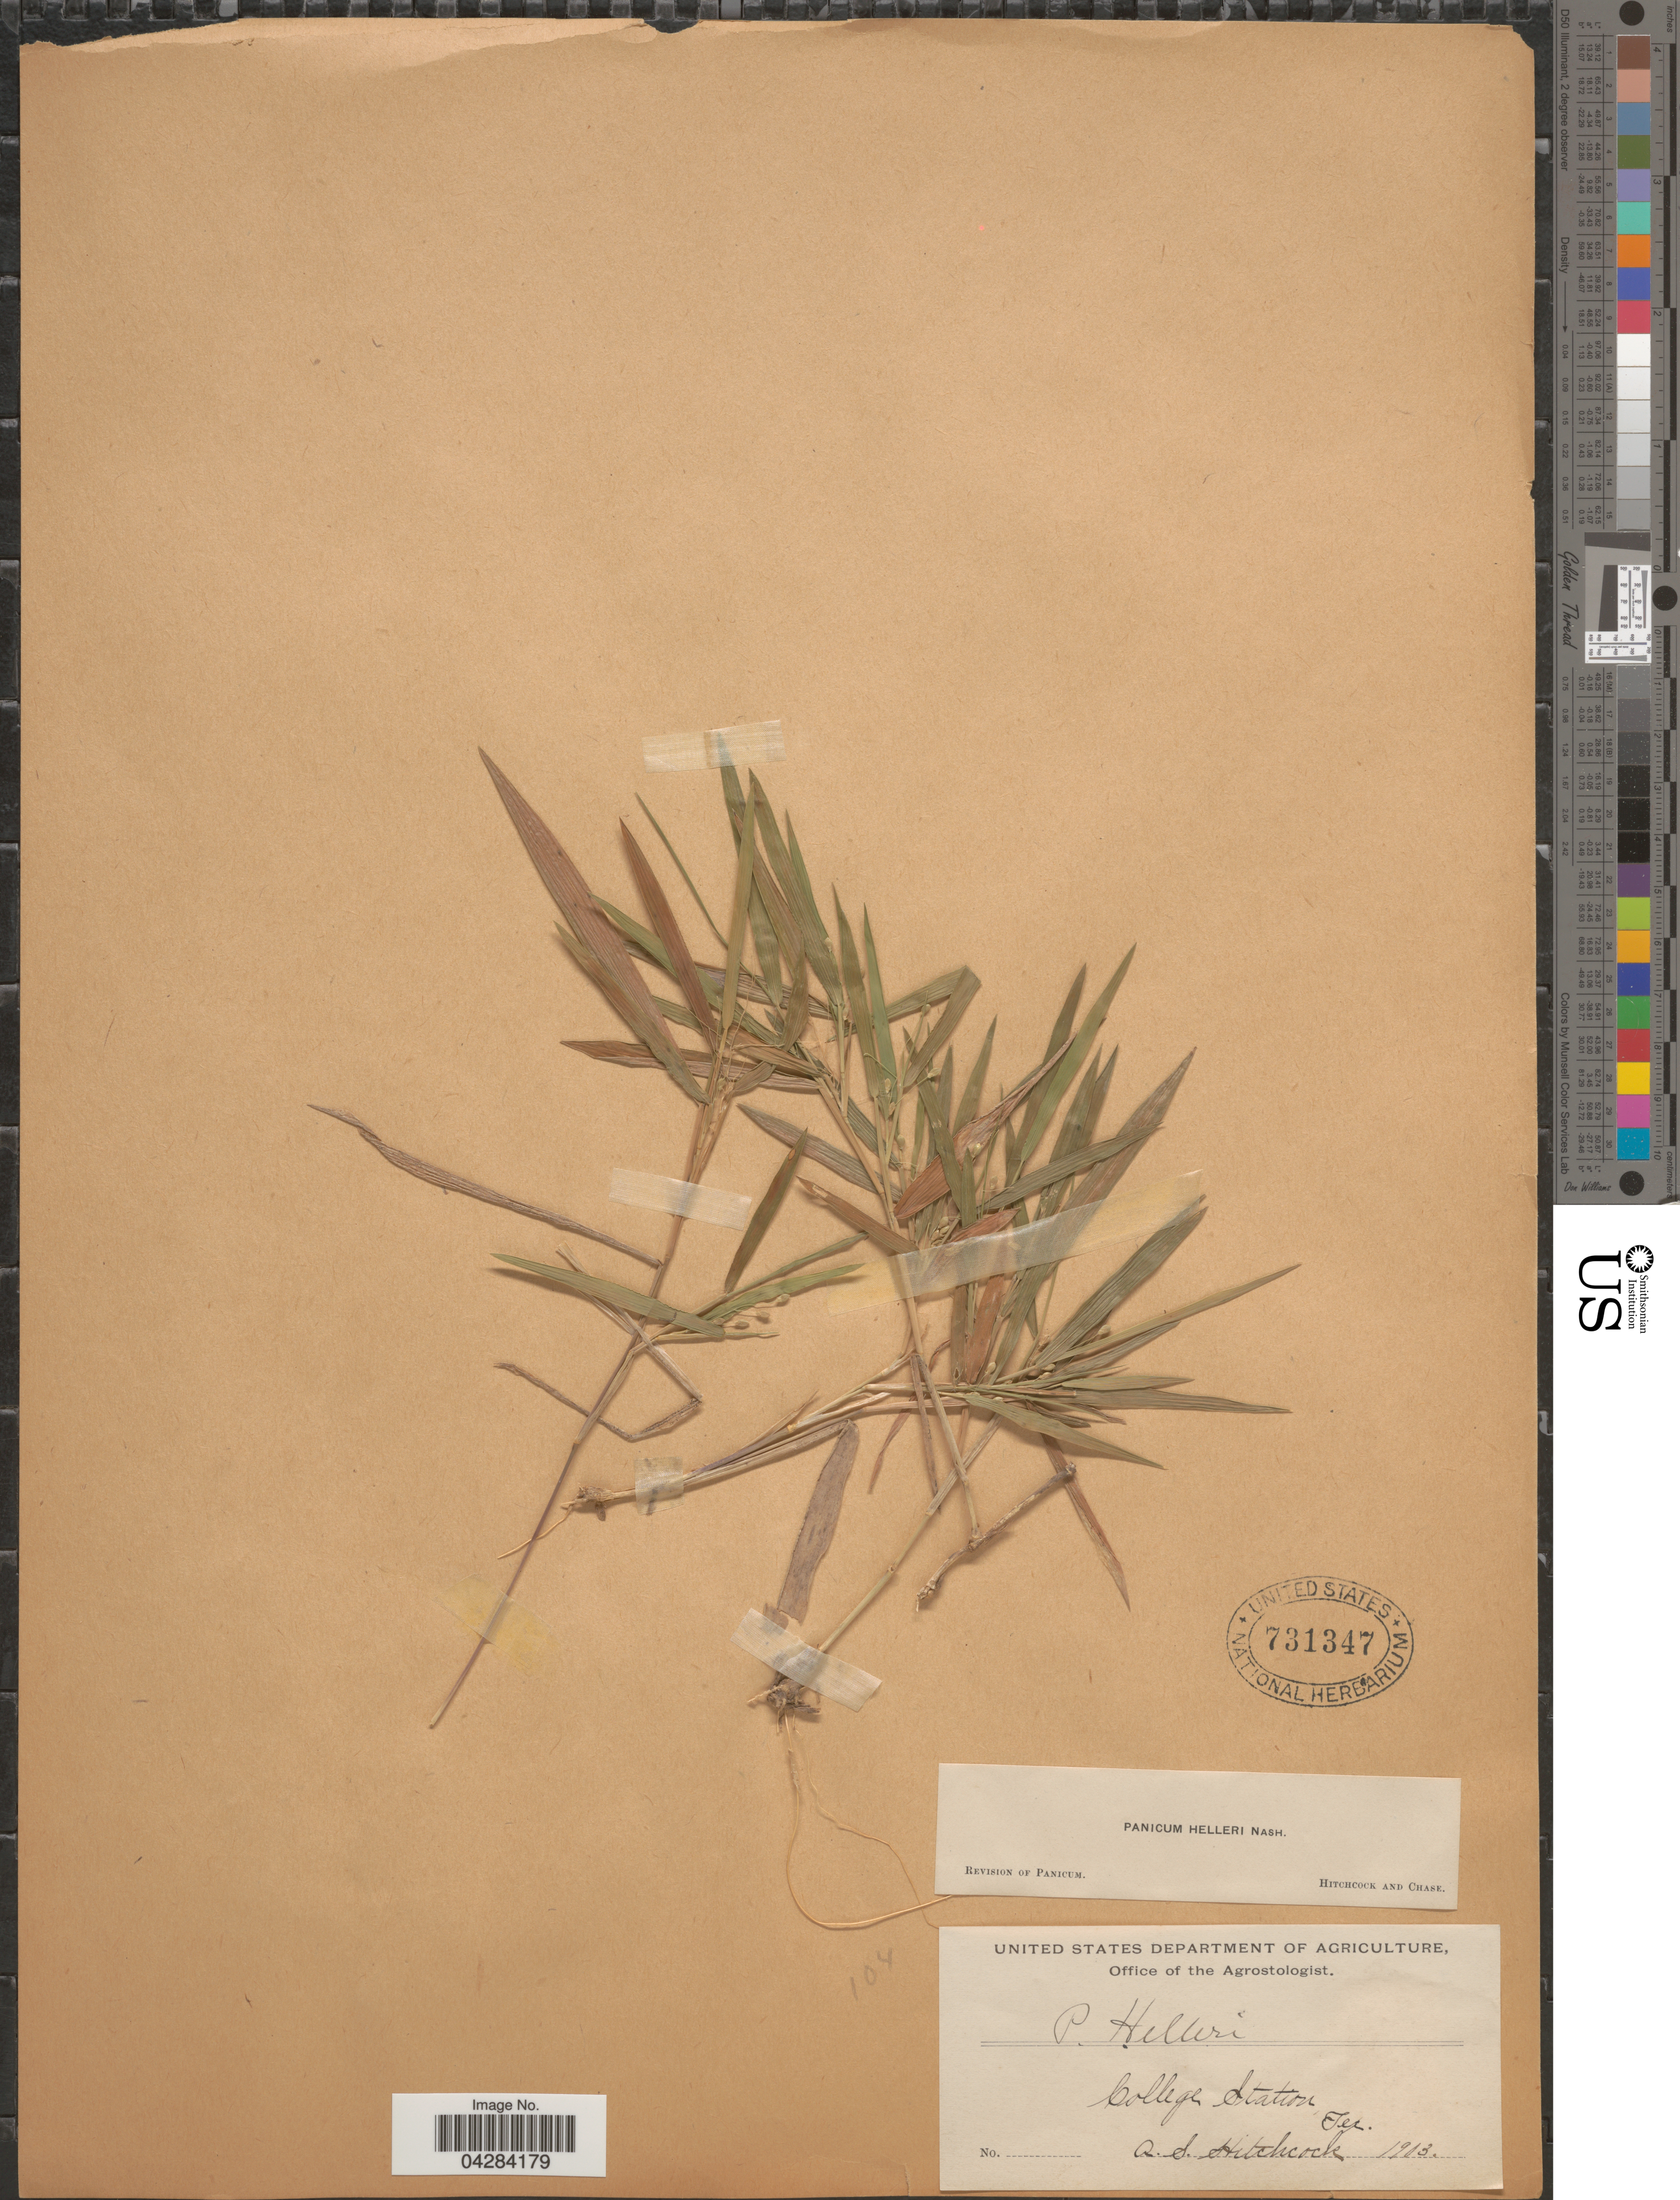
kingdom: Plantae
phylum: Tracheophyta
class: Liliopsida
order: Poales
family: Poaceae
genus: Dichanthelium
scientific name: Dichanthelium oligosanthes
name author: (Schult.) Gould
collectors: A. S. Hitchcock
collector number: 104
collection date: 1903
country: United States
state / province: Texas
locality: College Station.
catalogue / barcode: US 731347